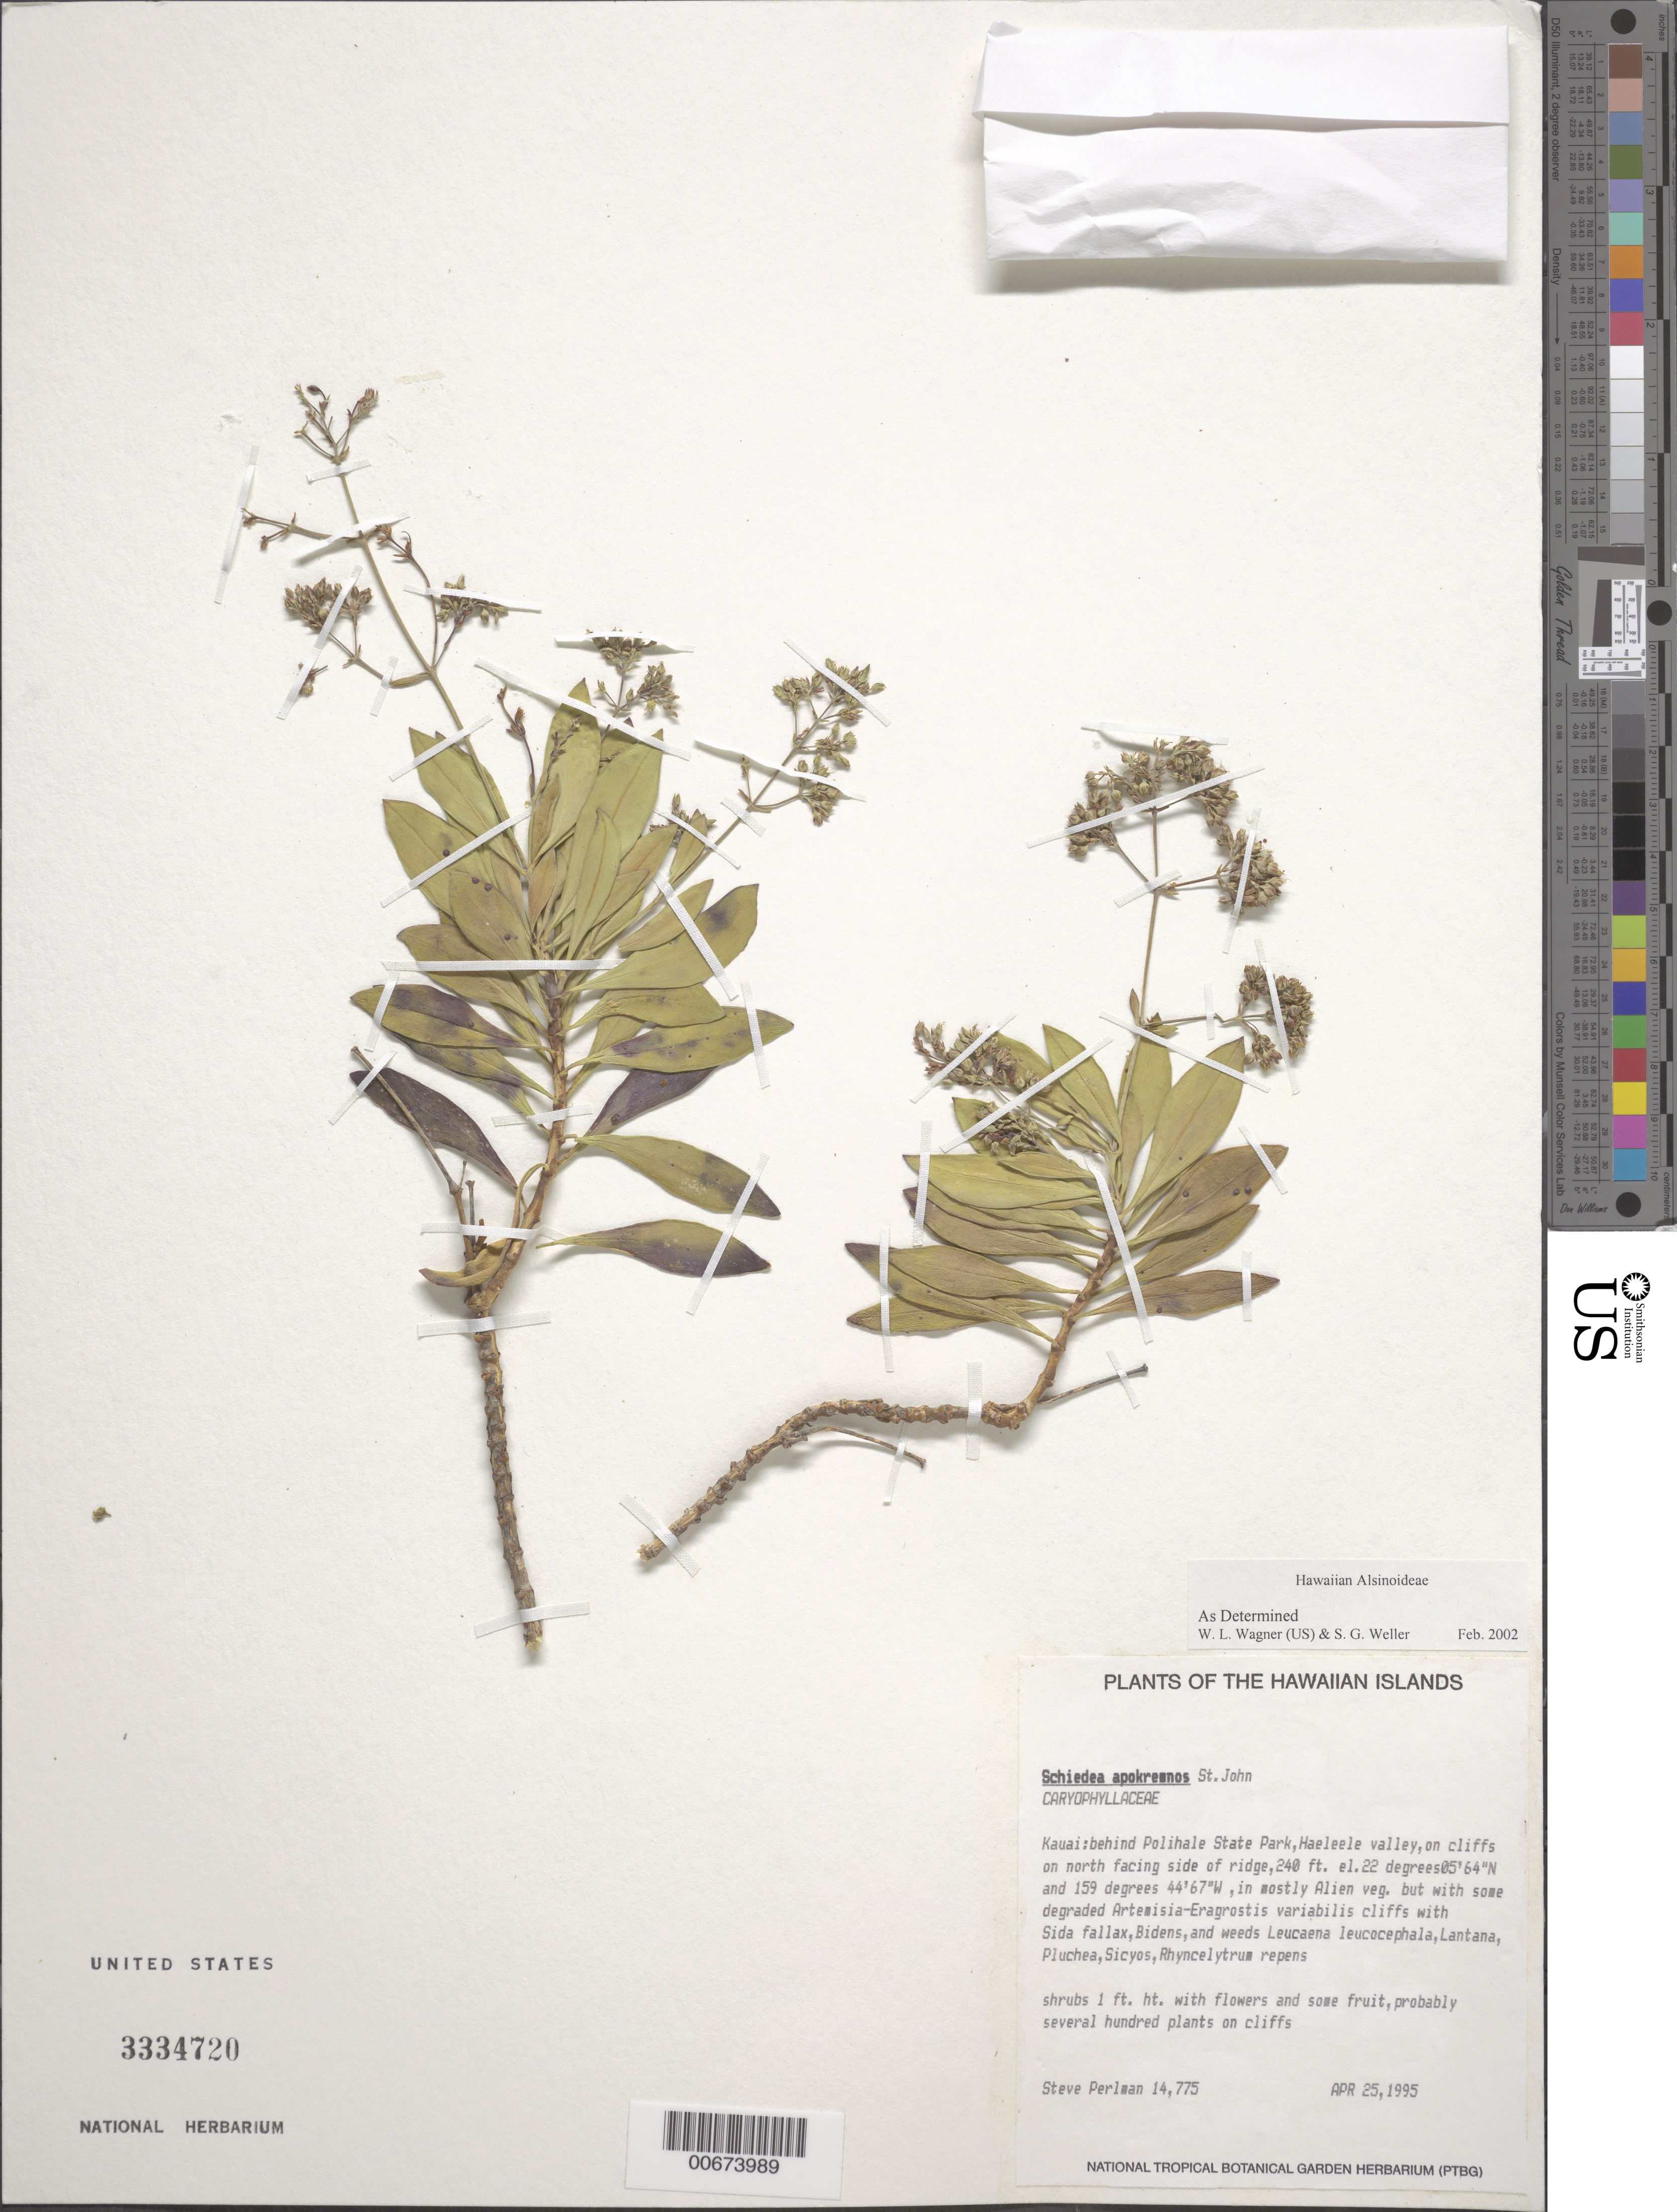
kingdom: Plantae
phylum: Tracheophyta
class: Magnoliopsida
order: Caryophyllales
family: Caryophyllaceae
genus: Schiedea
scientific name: Schiedea apokremnos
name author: H. St. John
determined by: Wagner, W. L.; Weller, Stephen G.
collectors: S. P. Perlman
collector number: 14775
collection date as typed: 25 Apr 1995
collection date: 1995-04-25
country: United States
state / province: Hawaii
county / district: Kauai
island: Kaua'i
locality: behind Polihale State Park, Haeleele valley, on cliffs on N facing side of ridge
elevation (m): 73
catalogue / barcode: US 9994720